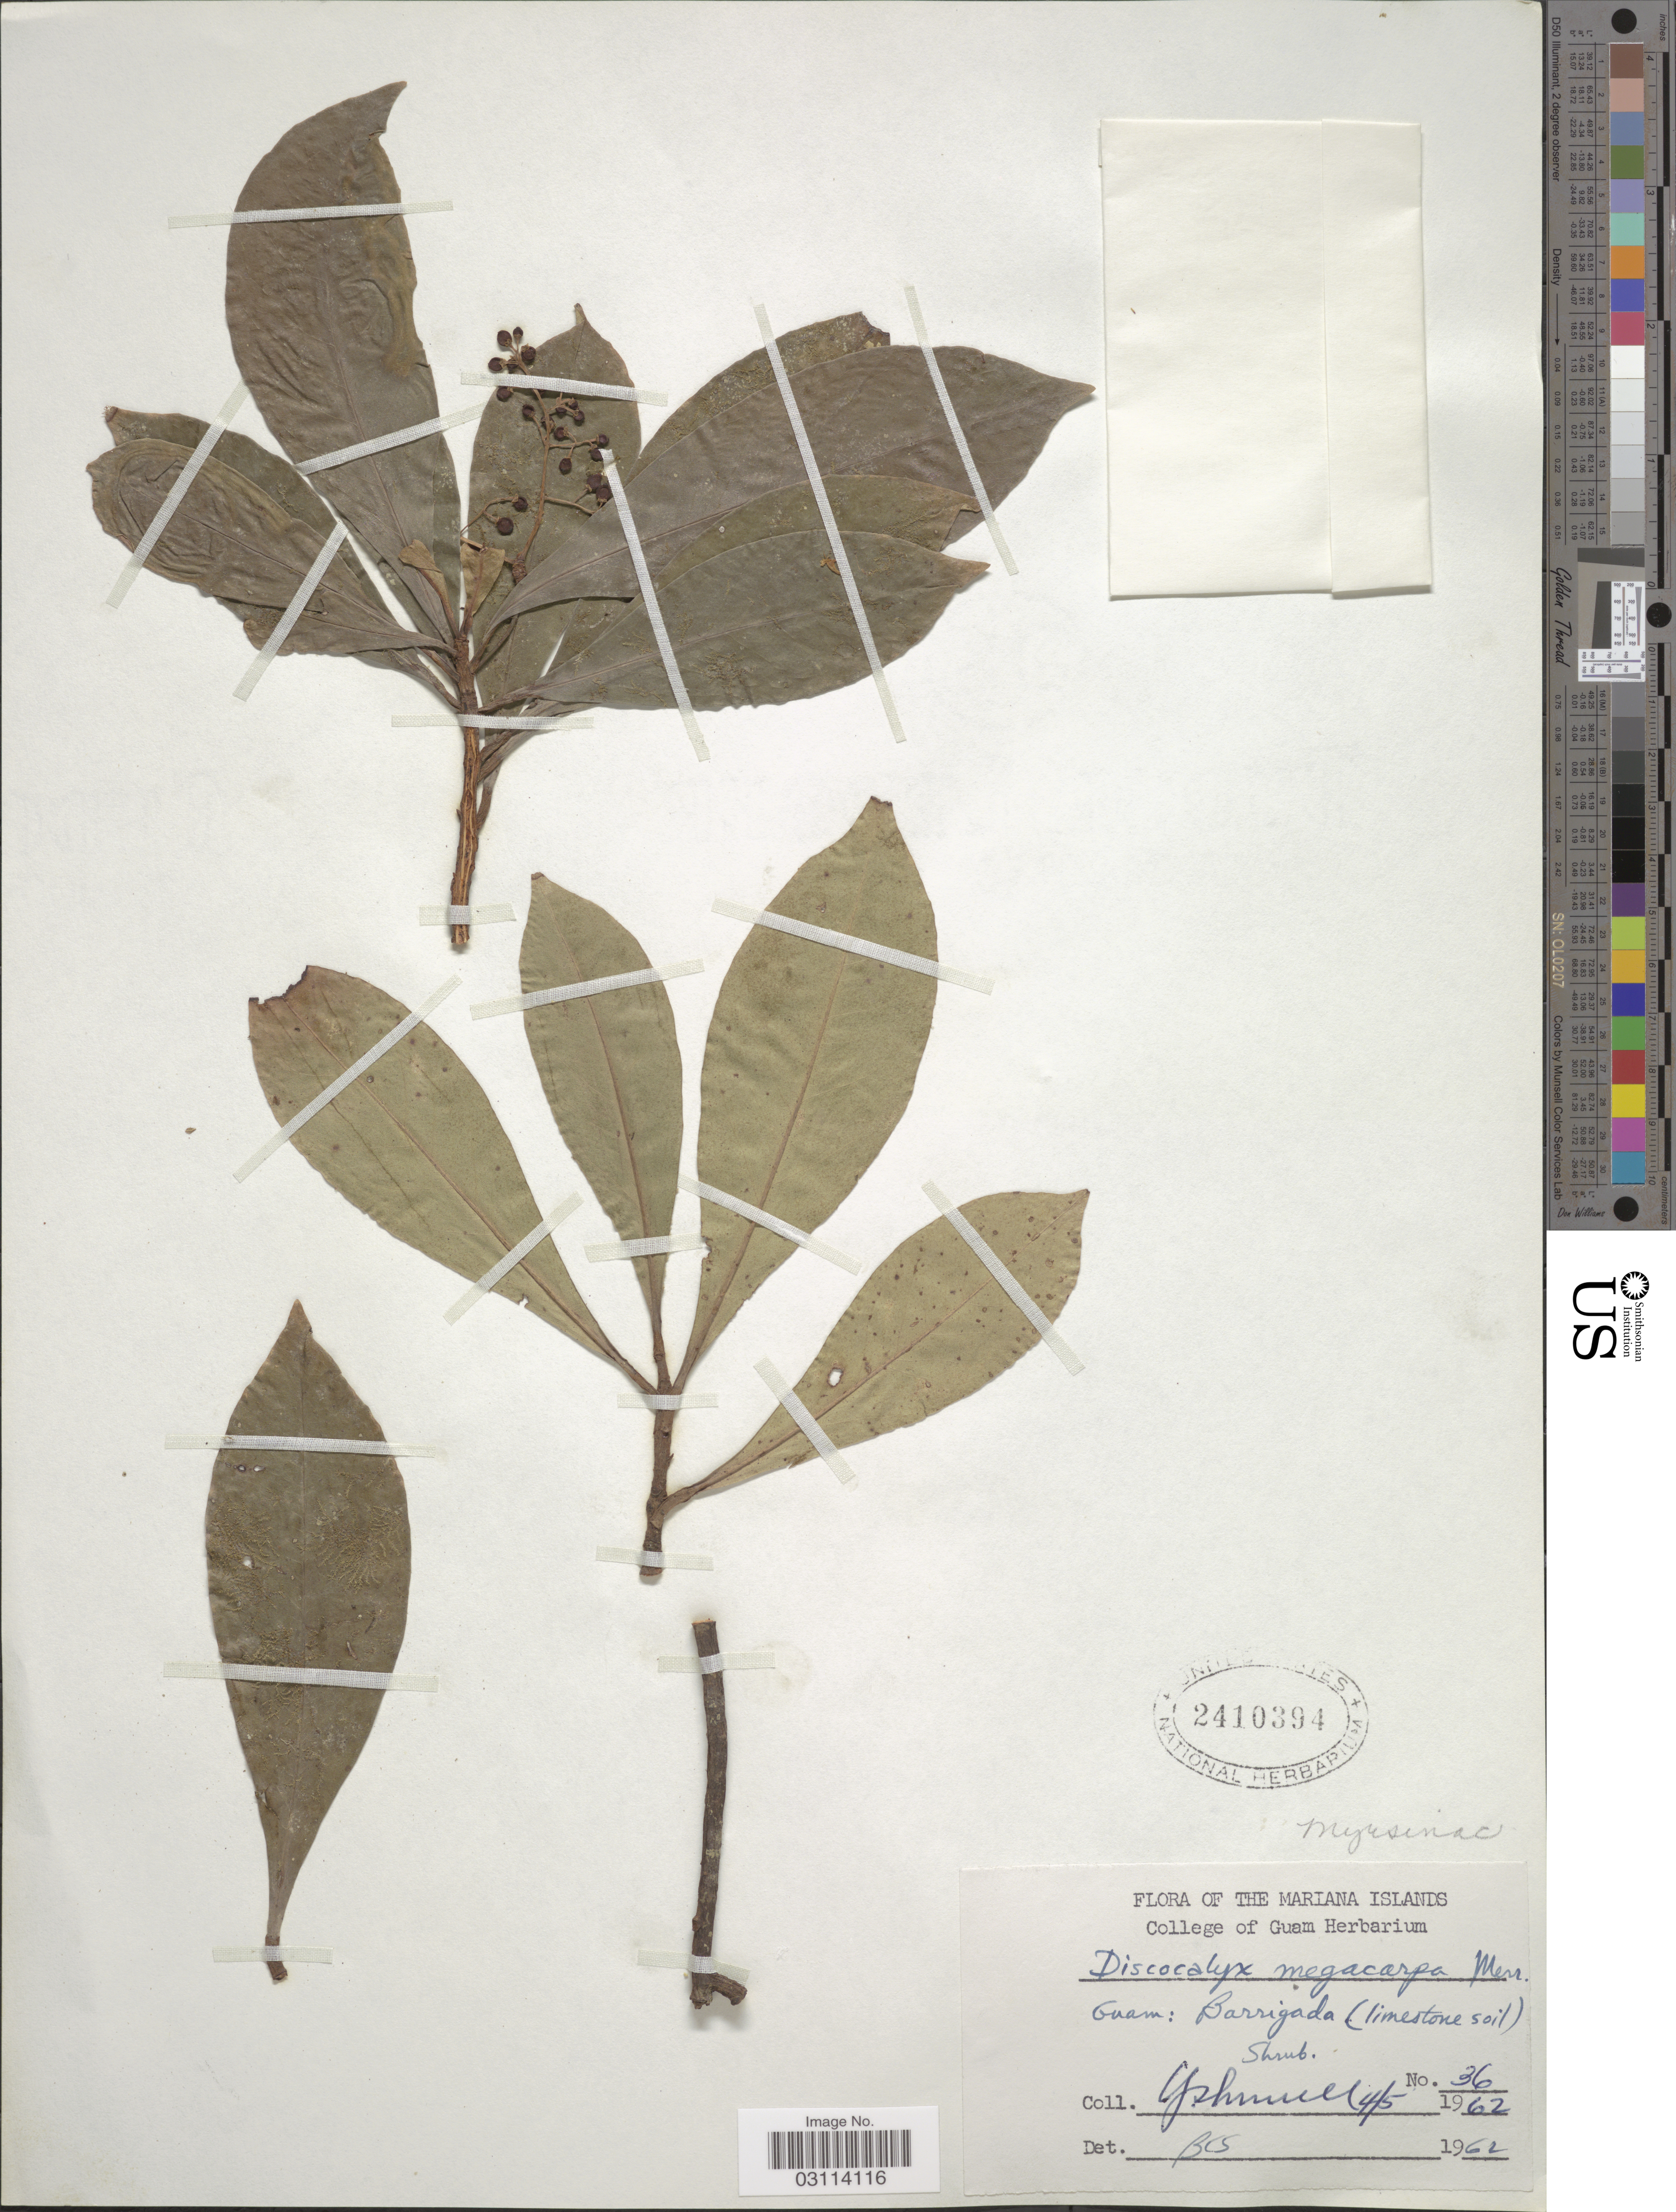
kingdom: Plantae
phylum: Tracheophyta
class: Magnoliopsida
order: Ericales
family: Primulaceae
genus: Discocalyx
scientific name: Discocalyx megacarpa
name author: Merr.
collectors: Yshmuel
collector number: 36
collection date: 1962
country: Guam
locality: The Mariana Islands. Guam: Barrigada (limestone soil).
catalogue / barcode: US 2410394